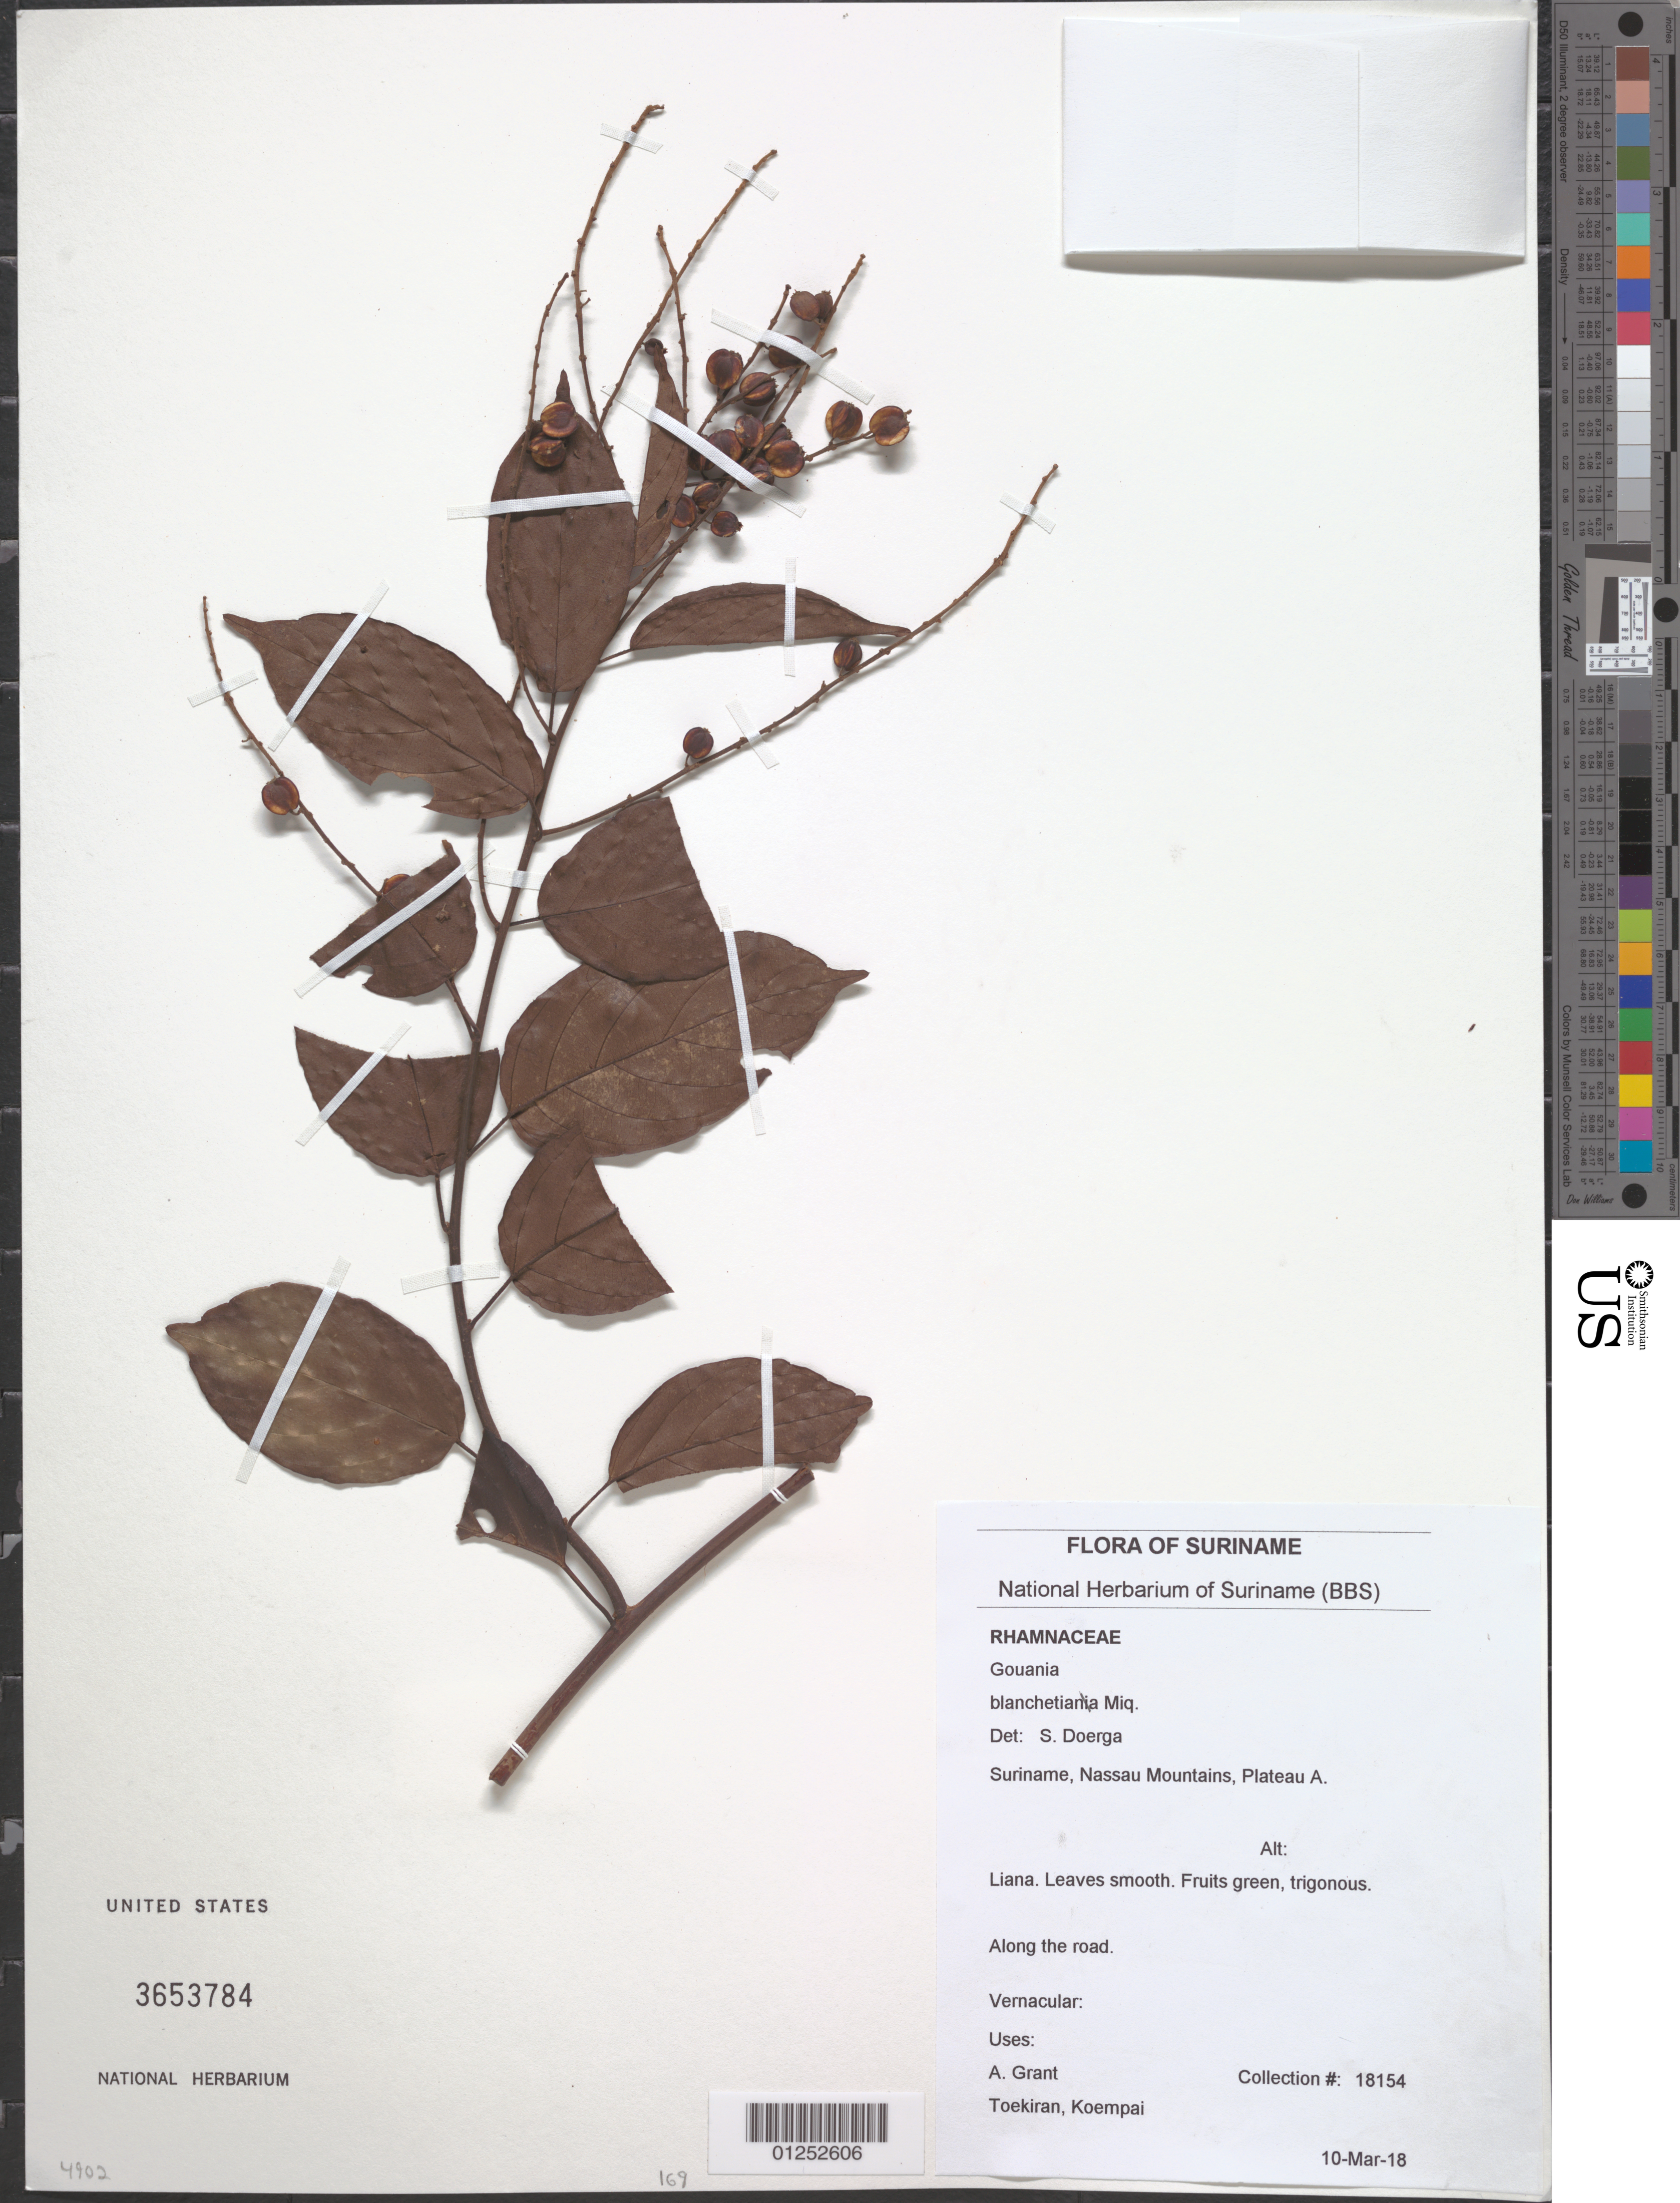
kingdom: Plantae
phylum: Tracheophyta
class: Magnoliopsida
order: Rosales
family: Rhamnaceae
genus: Gouania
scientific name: Gouania blanchetiana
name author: Miq.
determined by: Doerga, S.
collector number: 18154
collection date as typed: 10-Mar-18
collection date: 2010-03-18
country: Suriname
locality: Nassau Mountains, Plateau A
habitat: Along the road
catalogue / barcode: US 3653784